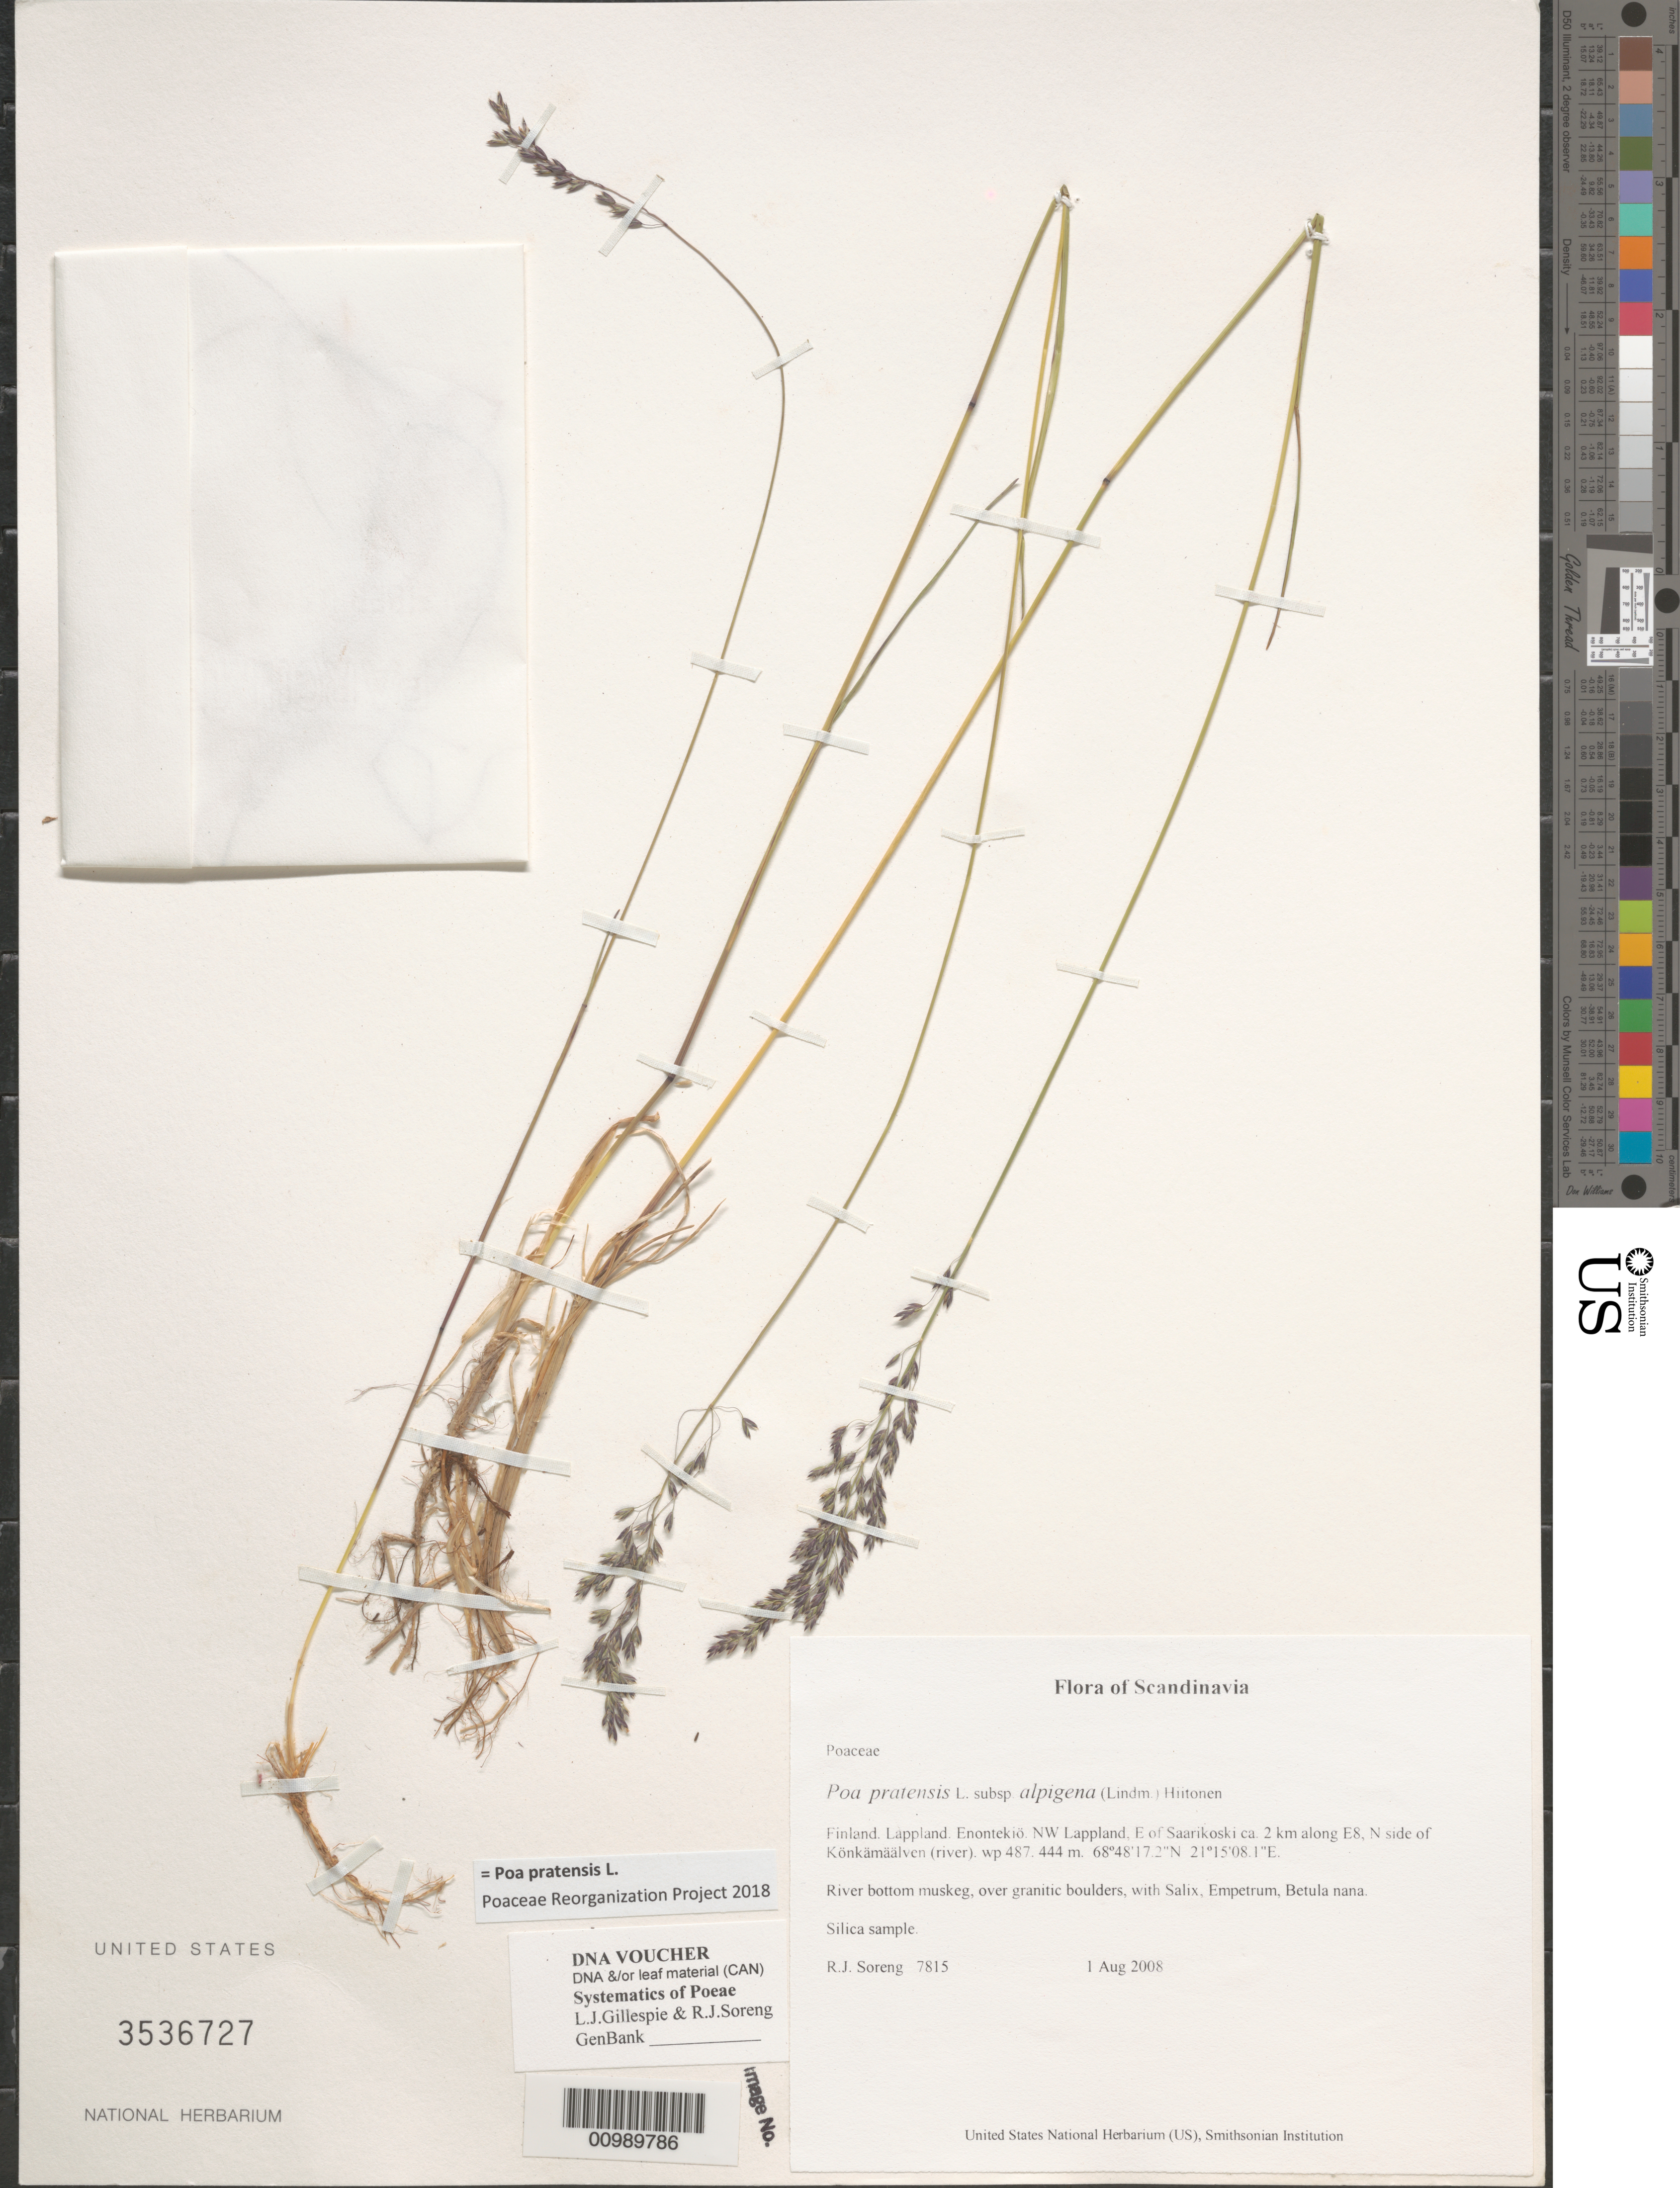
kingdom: Plantae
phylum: Tracheophyta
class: Liliopsida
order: Poales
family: Poaceae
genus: Poa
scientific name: Poa pratensis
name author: L.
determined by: Poaceae Reorganization Project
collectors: R. J. Soreng & N. L. Soreng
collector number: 7815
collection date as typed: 01 Aug 2008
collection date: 2008-08-01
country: Finland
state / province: Lappi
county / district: Enontekiö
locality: NW Lappland, E of Saarikoski ca. 2 km along E8, N side of Könkämäälven (river)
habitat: River bottom muskeg, over granitic boulders, with Salix, Empetrum, Betula nana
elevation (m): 444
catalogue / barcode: US 3536727